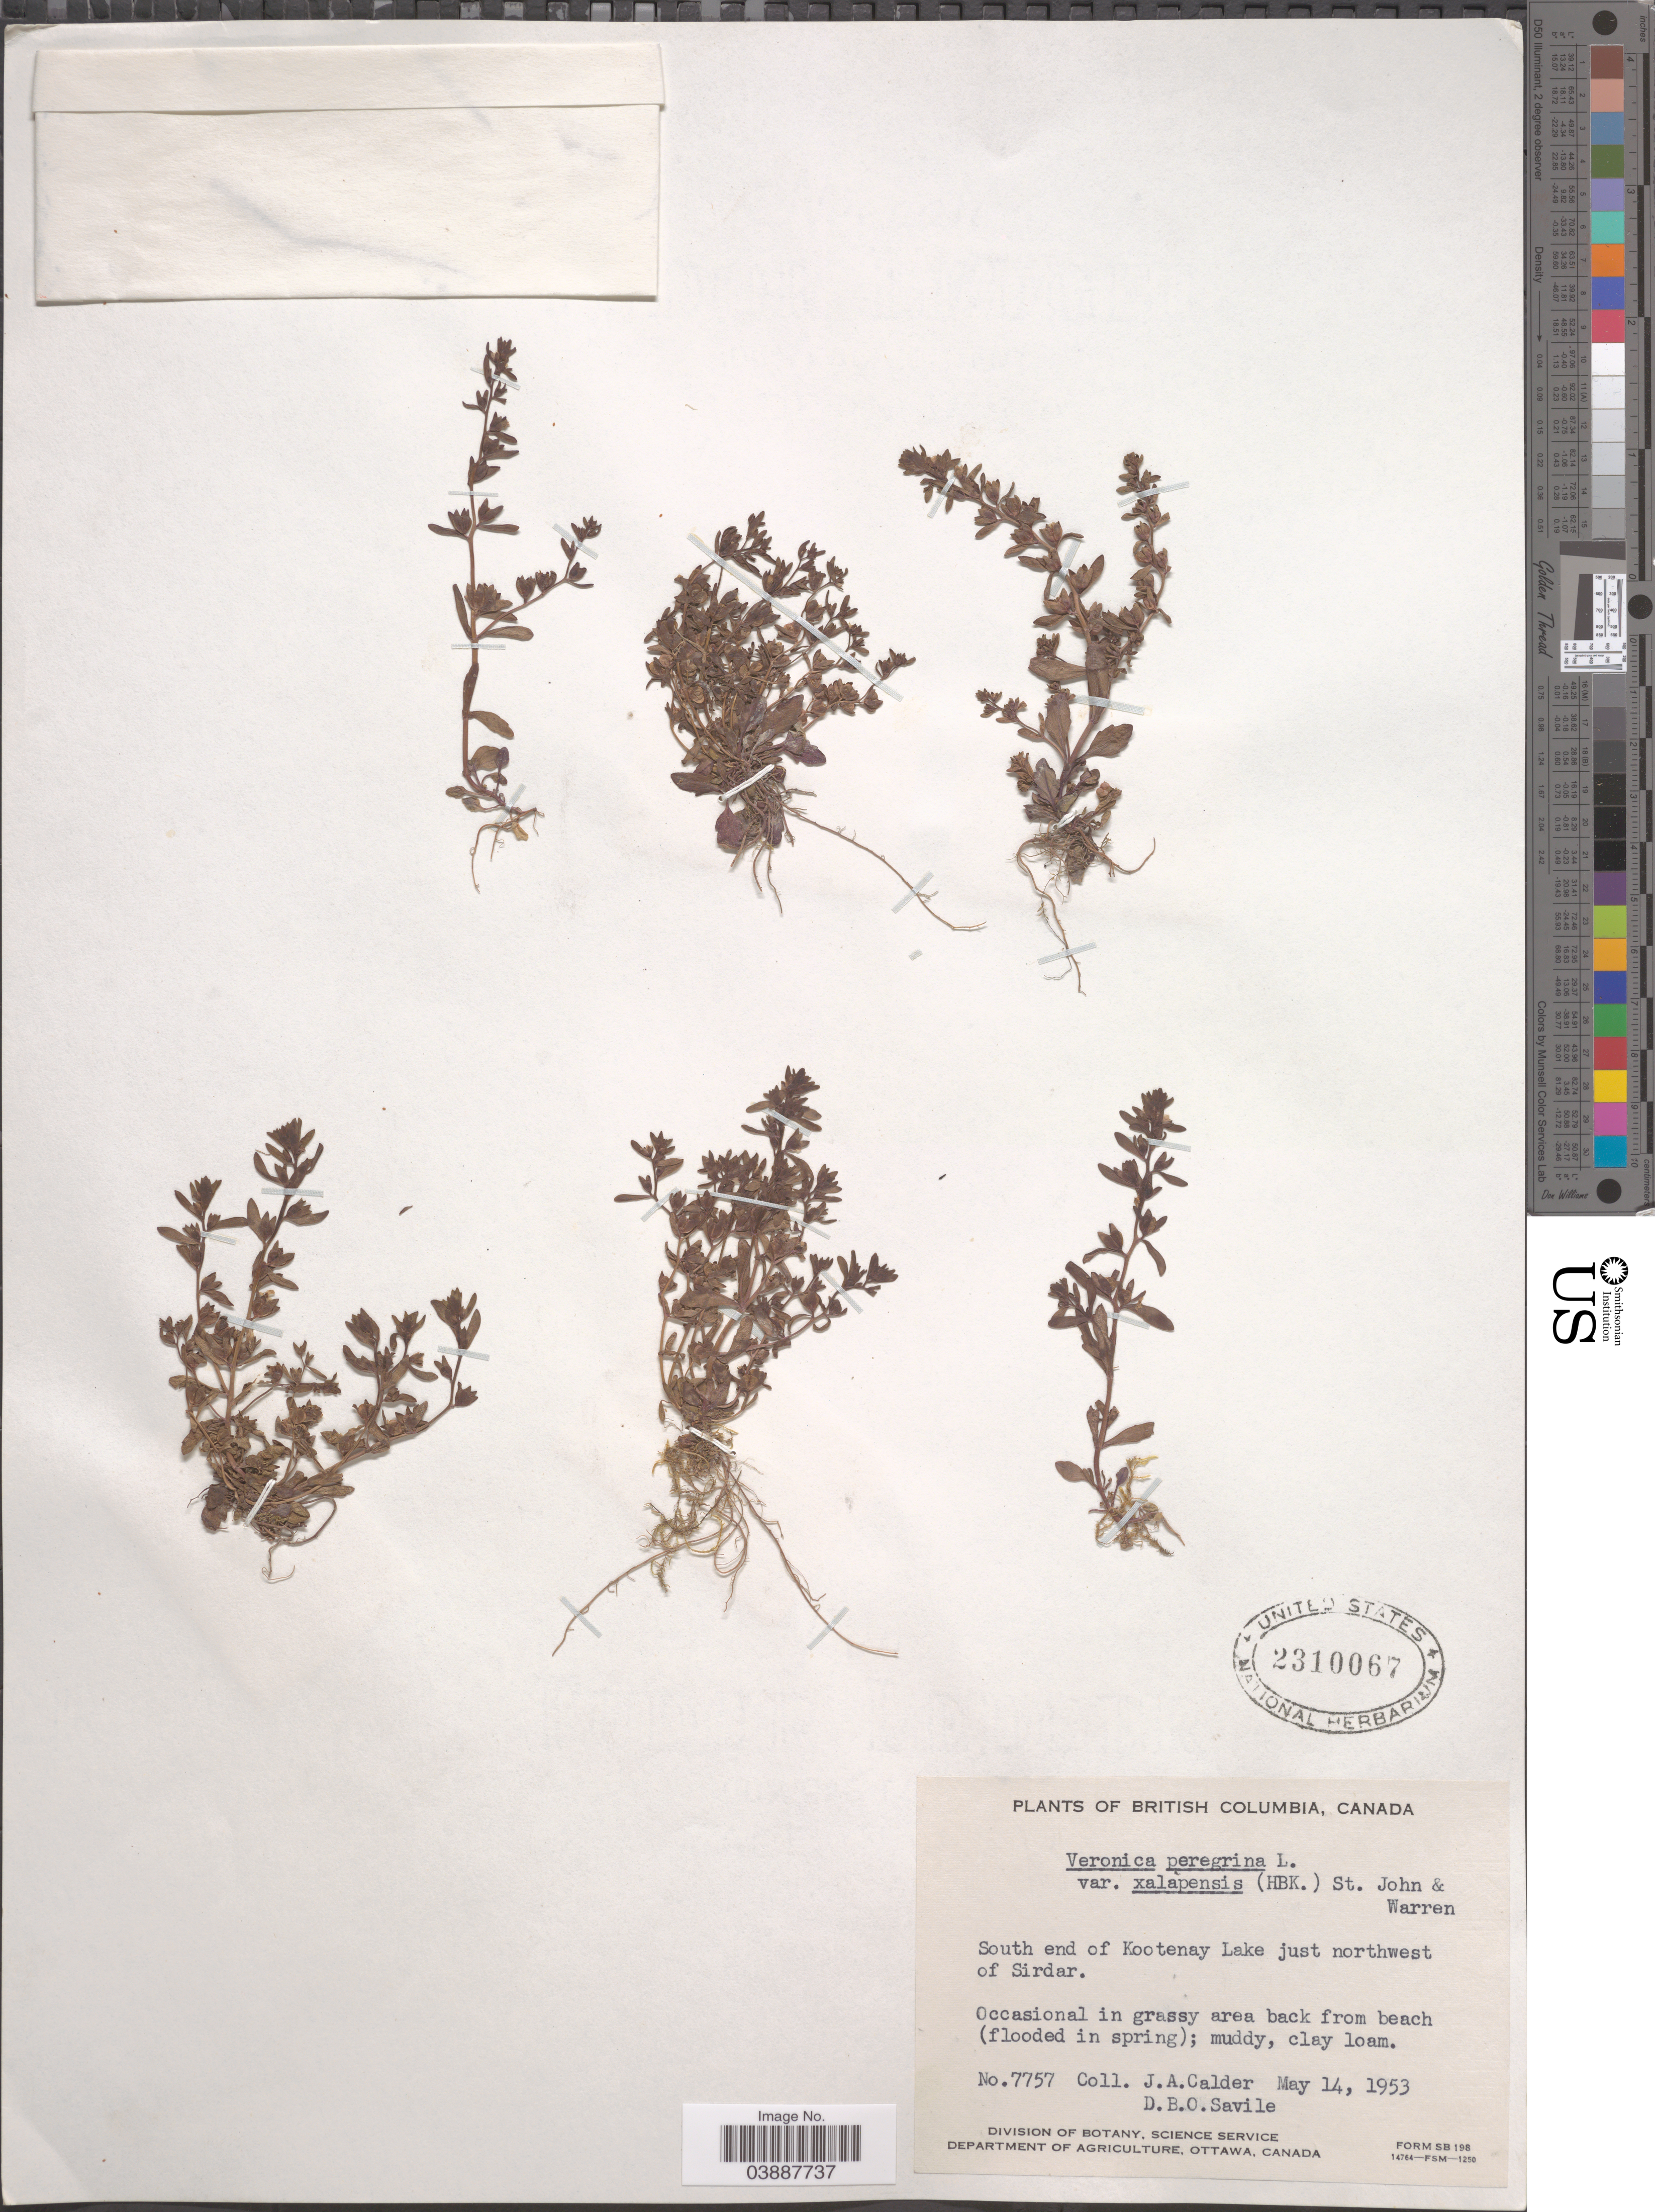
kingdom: Plantae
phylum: Tracheophyta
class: Magnoliopsida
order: Lamiales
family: Plantaginaceae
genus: Veronica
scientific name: Veronica peregrina var. xalapensis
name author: Kunth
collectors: J. A. Calder & D. Savile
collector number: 7757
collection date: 1953-05-14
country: Canada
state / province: British Columbia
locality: South end of Kootenay Lake just northwest of Sirdar.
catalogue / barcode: US 2310067